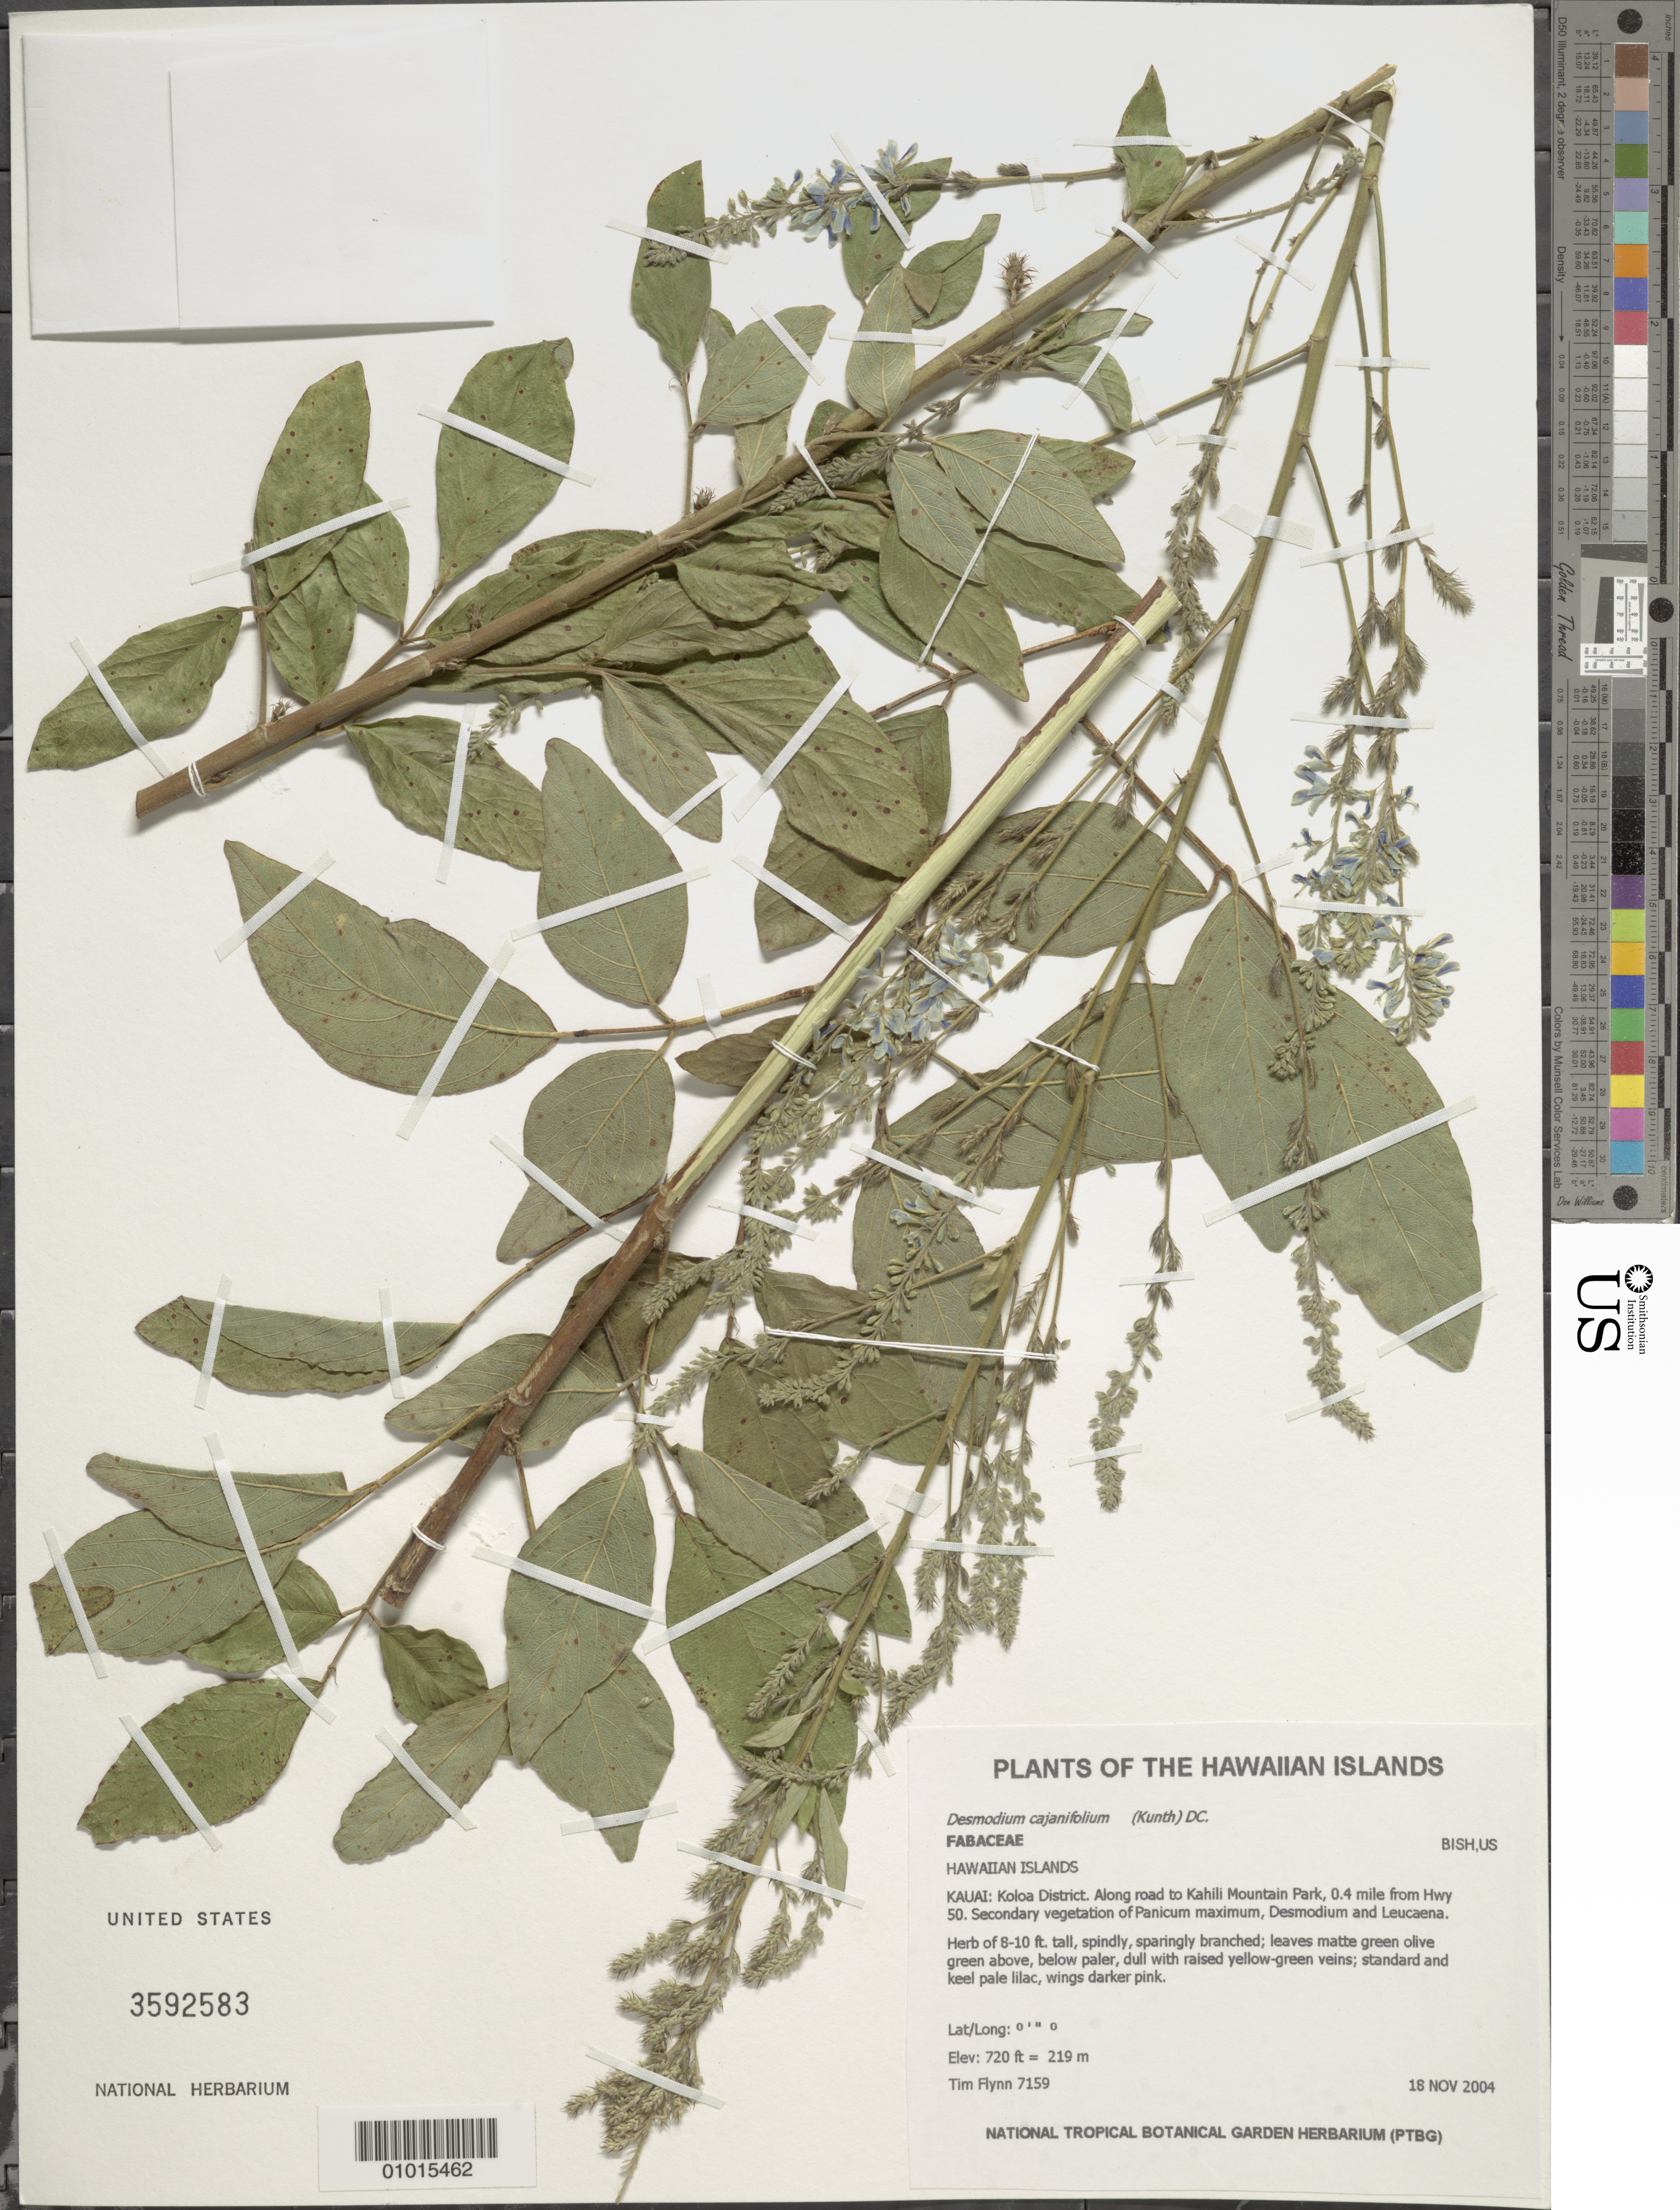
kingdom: Plantae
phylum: Tracheophyta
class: Magnoliopsida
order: Fabales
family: Fabaceae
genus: Desmodium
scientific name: Desmodium cajanifolium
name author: (Kunth) DC.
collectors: T. W. Flynn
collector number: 7159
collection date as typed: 18 Nov 2004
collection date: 2004-11-18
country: United States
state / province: Hawaii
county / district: Kauai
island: Kaua'i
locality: Along road to Kahili Mt. Park, 0.4 miles from Hwy 50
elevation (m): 219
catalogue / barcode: US 3592583